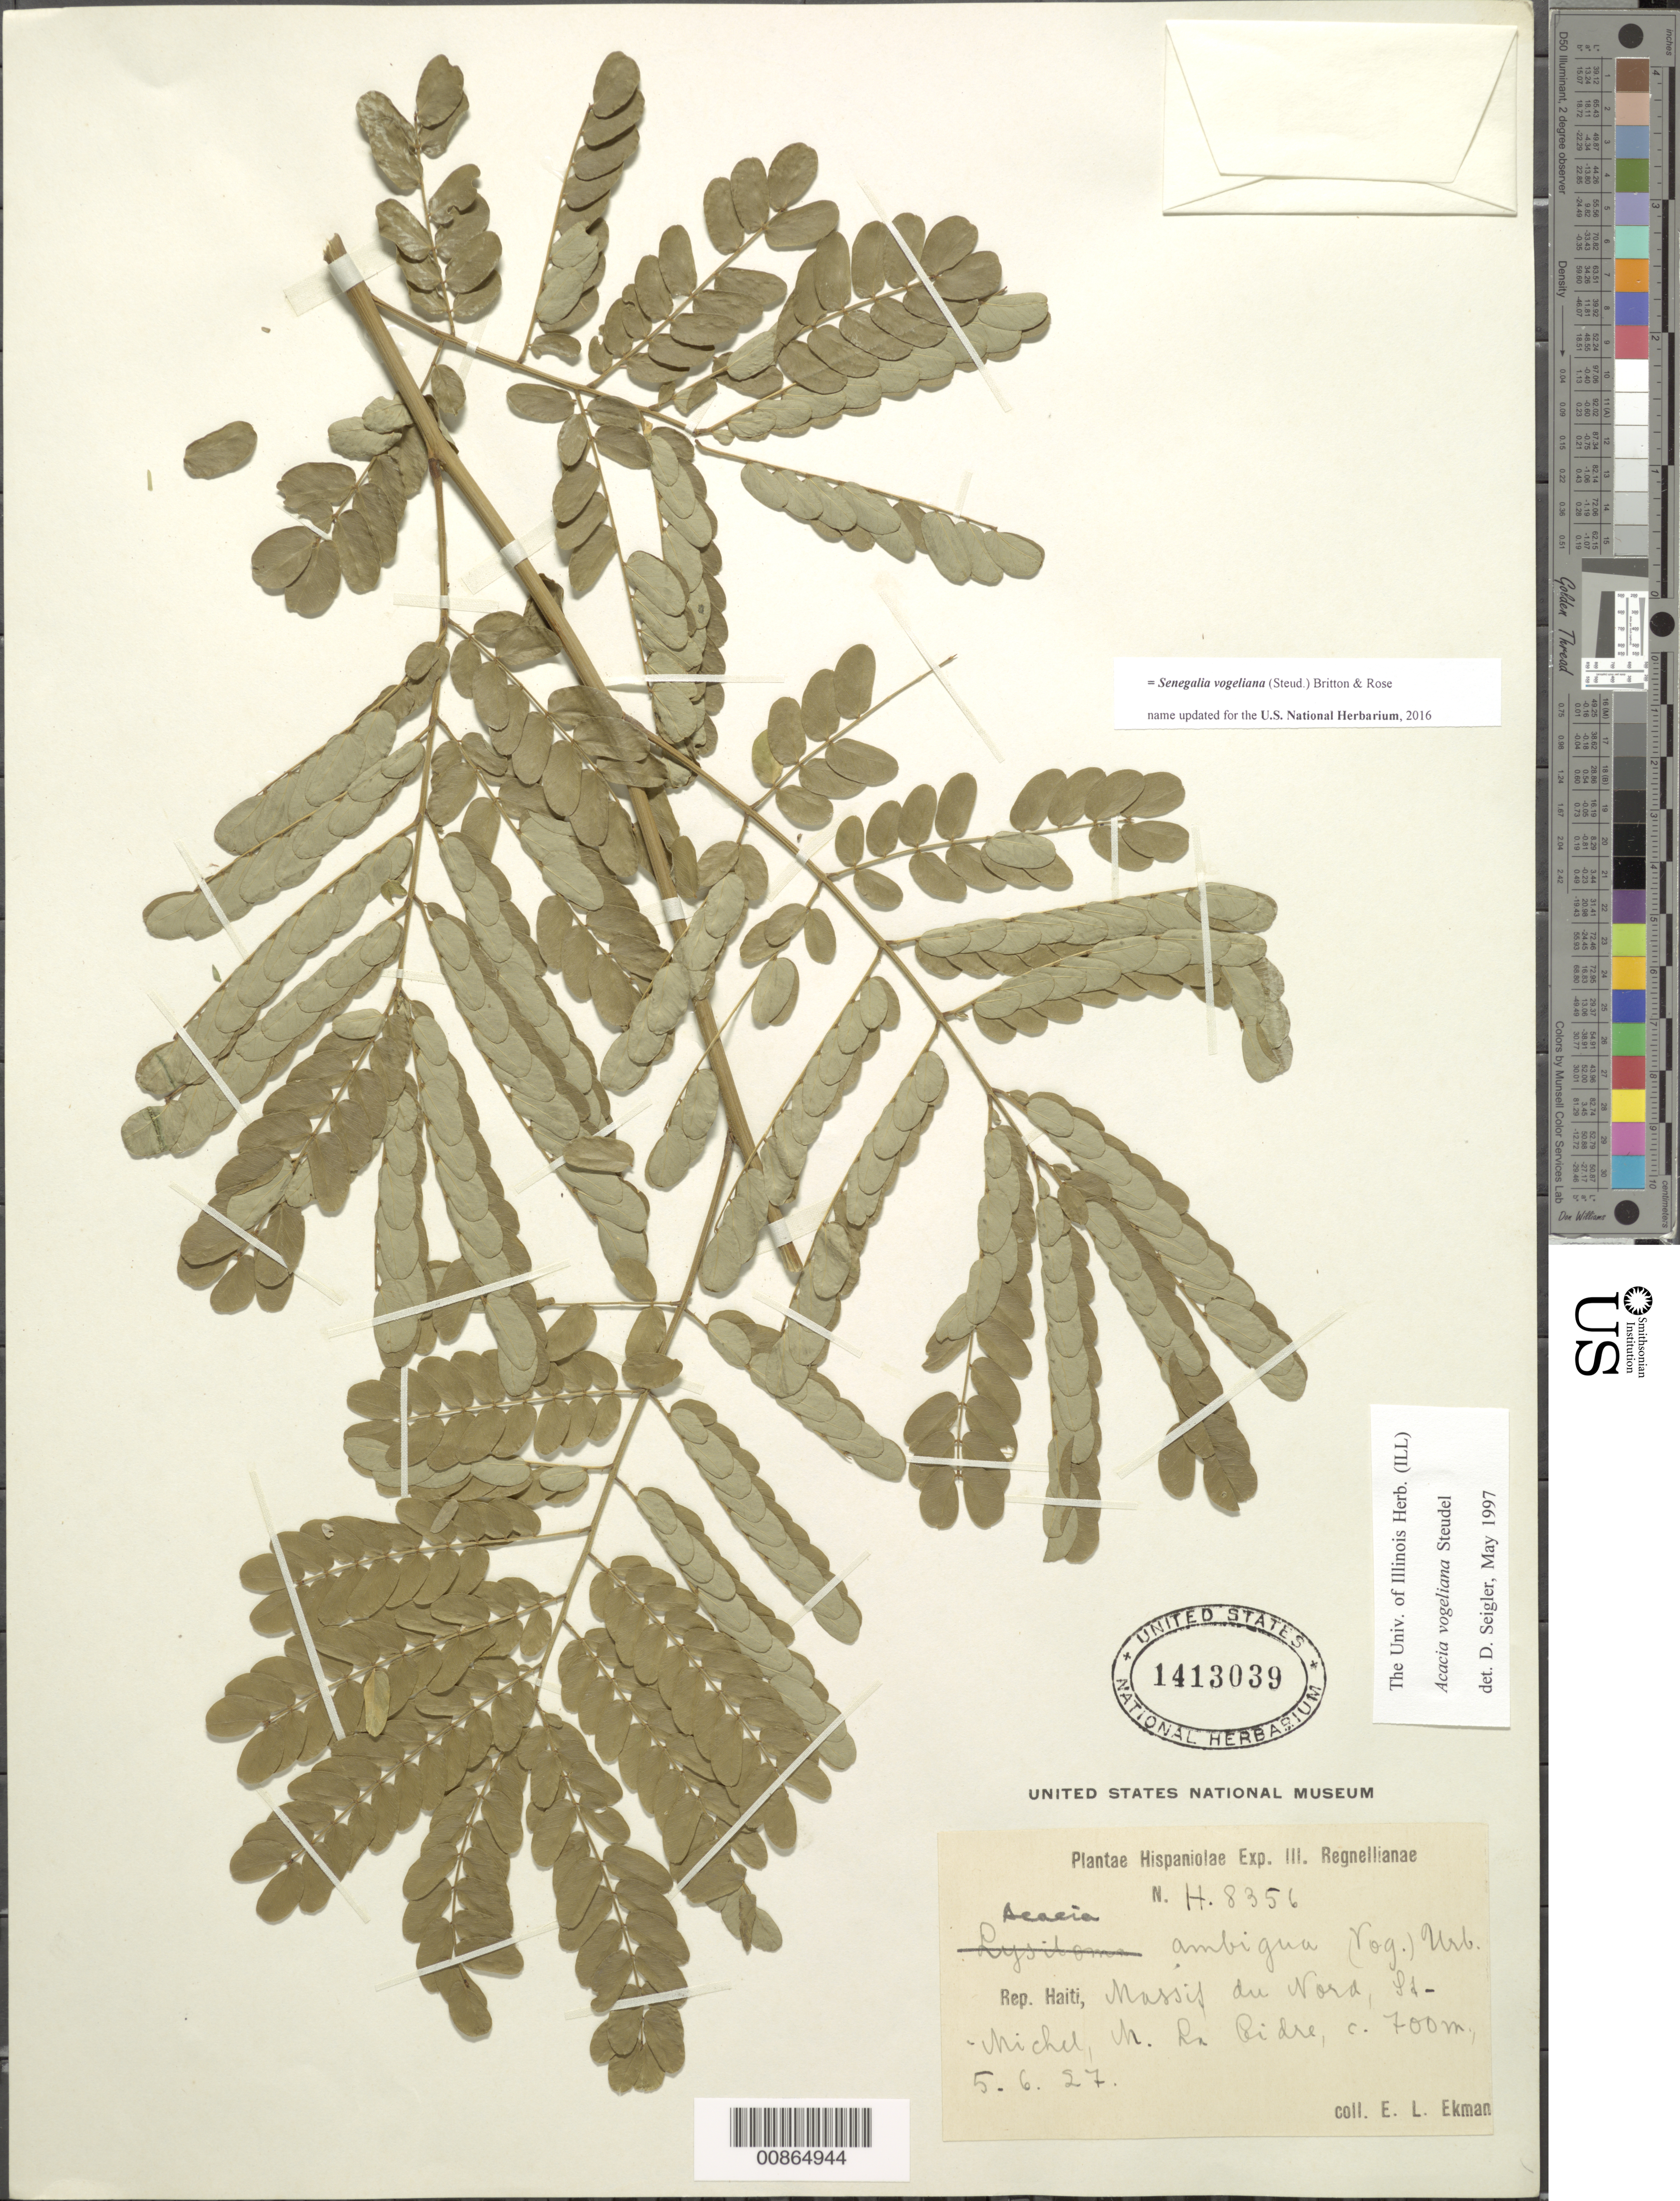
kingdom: Plantae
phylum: Tracheophyta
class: Magnoliopsida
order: Fabales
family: Fabaceae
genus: Parasenegalia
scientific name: Parasenegalia vogeliana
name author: (Steud.) Seigler & Ebinger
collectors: E. L. Ekman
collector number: H 8356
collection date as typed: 05 Jun 1927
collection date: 1927-06-05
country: Haiti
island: Hispaniola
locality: Massif du Nord, St. Michel, M. La Cidre.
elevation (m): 700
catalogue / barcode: US 1413039